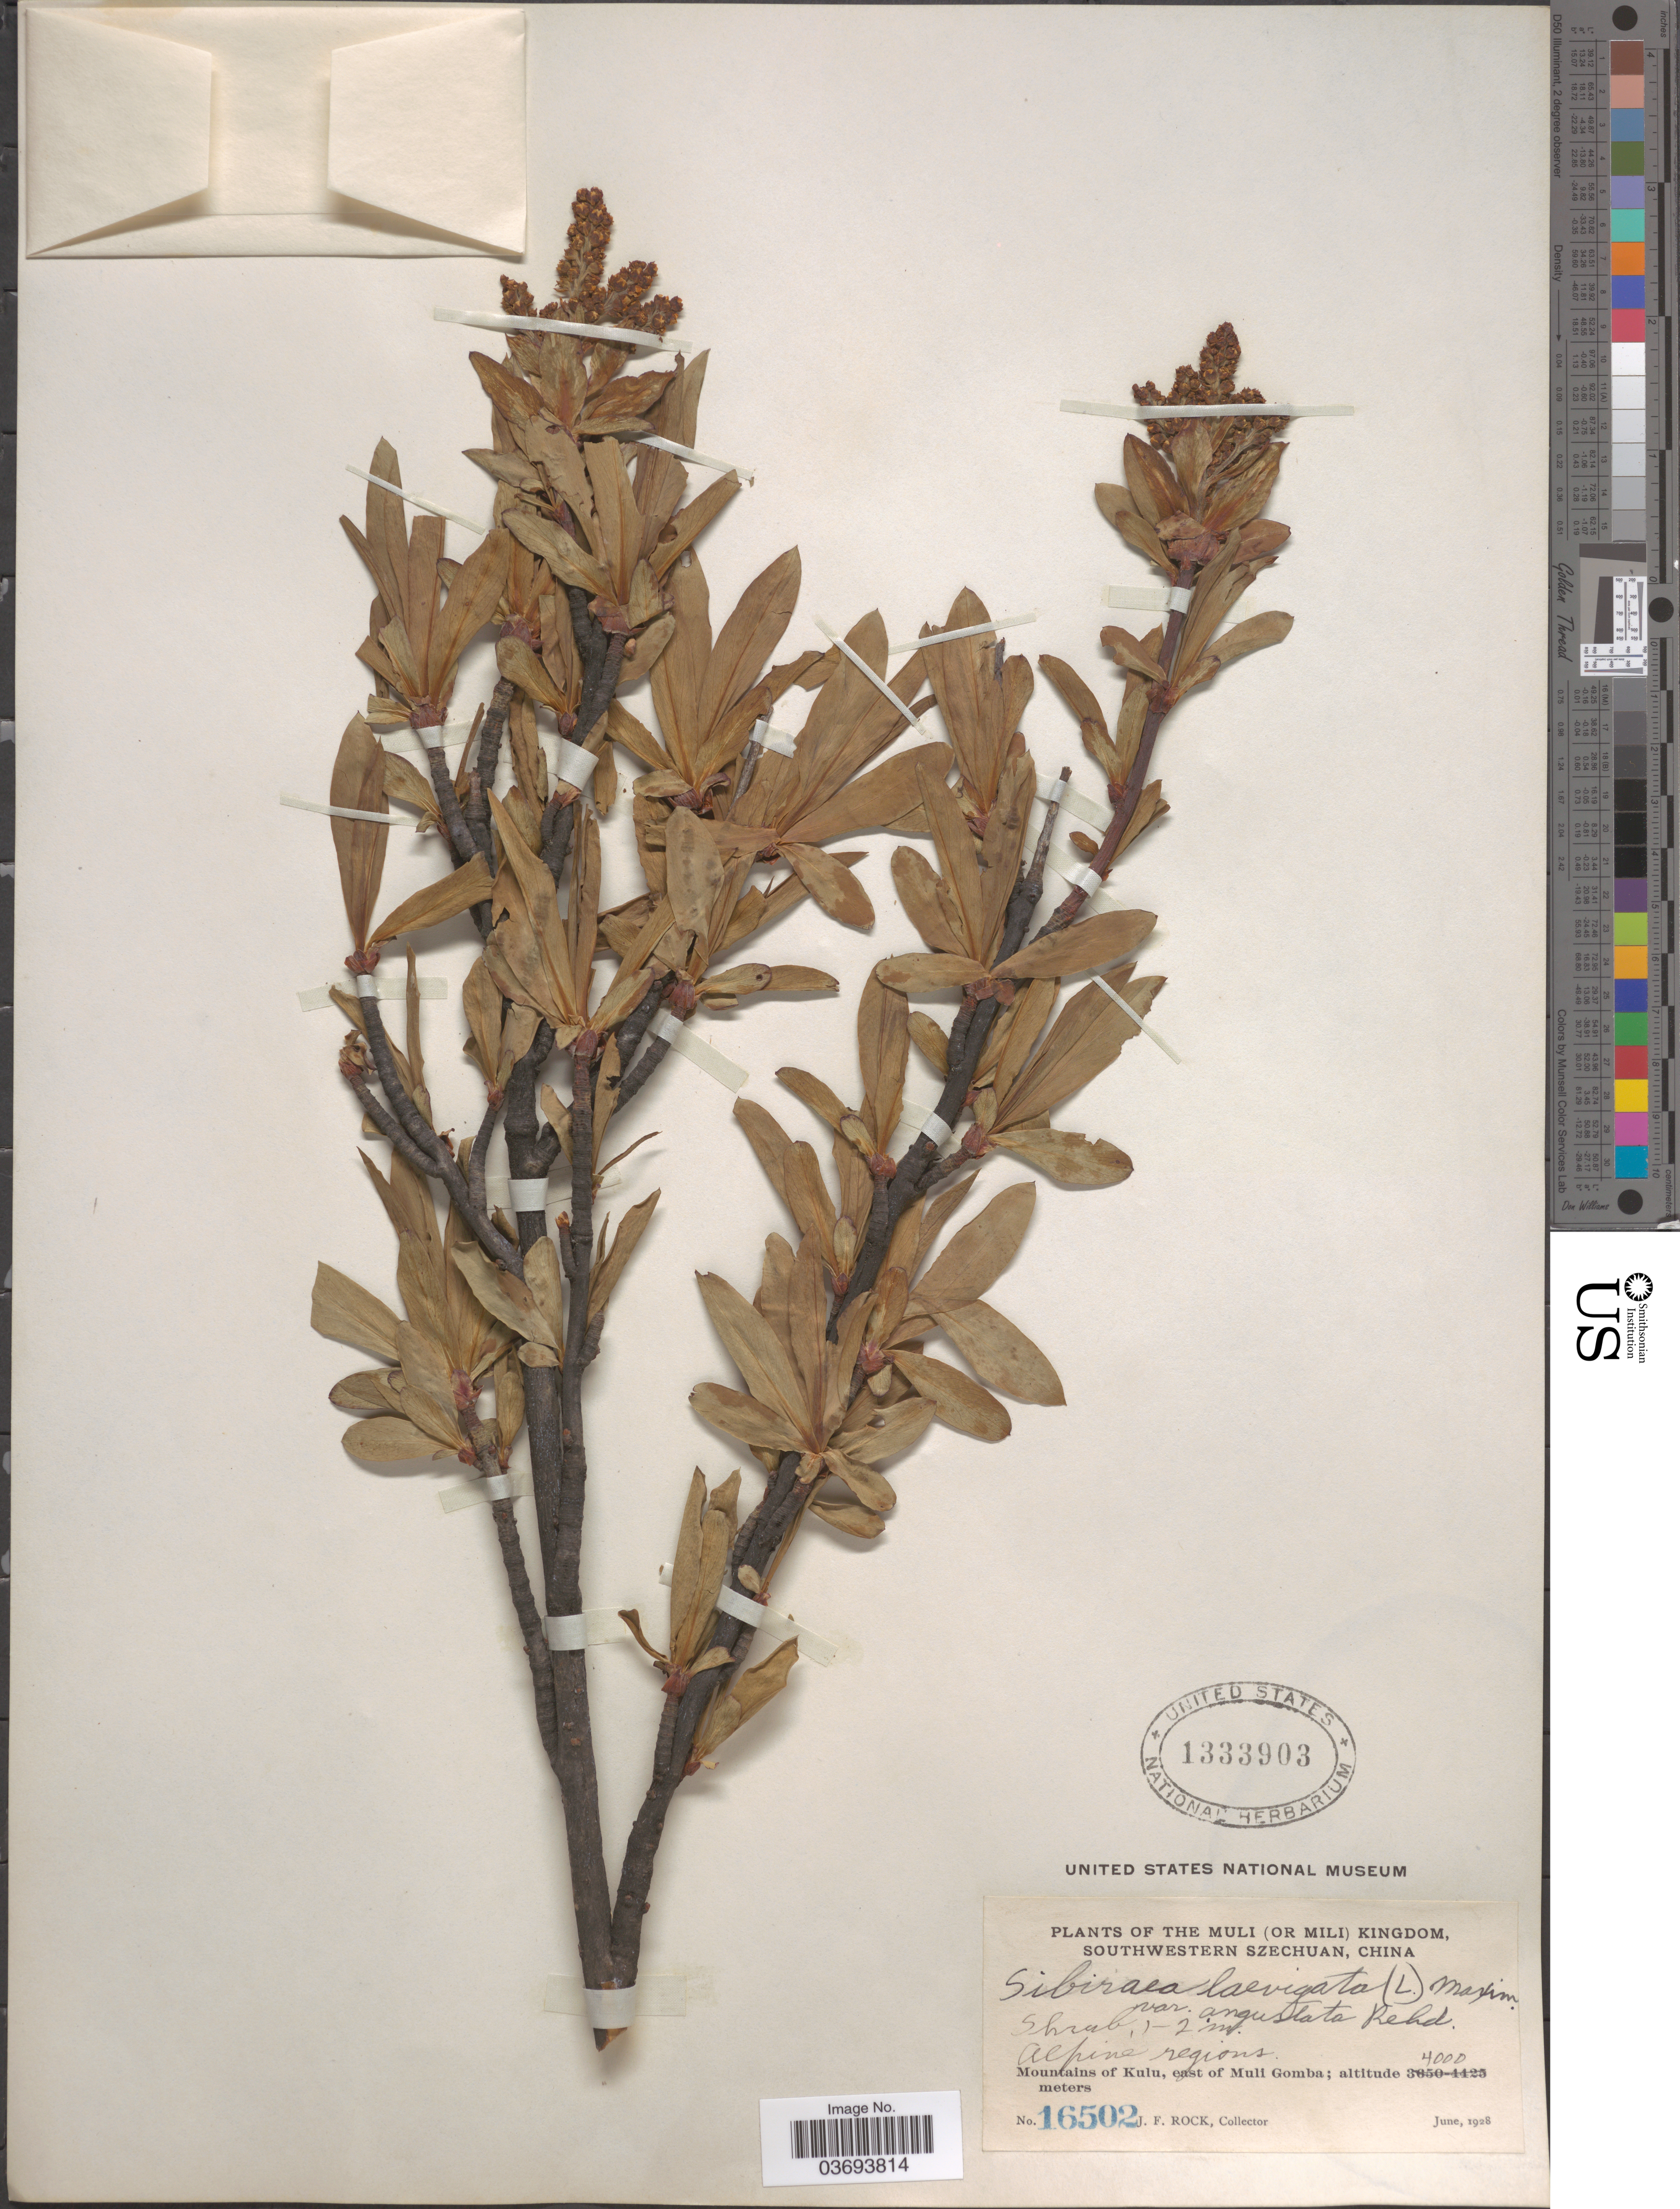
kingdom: Plantae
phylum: Tracheophyta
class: Magnoliopsida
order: Rosales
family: Rosaceae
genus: Sibiraea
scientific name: Sibiraea laevigata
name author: (L.) Maxim.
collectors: J. Rock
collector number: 16502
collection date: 1928-06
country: China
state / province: Sichuan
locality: The Muli (or Mili) Kingdom. Southwestern Szechuan. Alpine regions. Mountains of Kulu, east of Muli Gomba.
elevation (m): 4000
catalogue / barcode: US 1333903